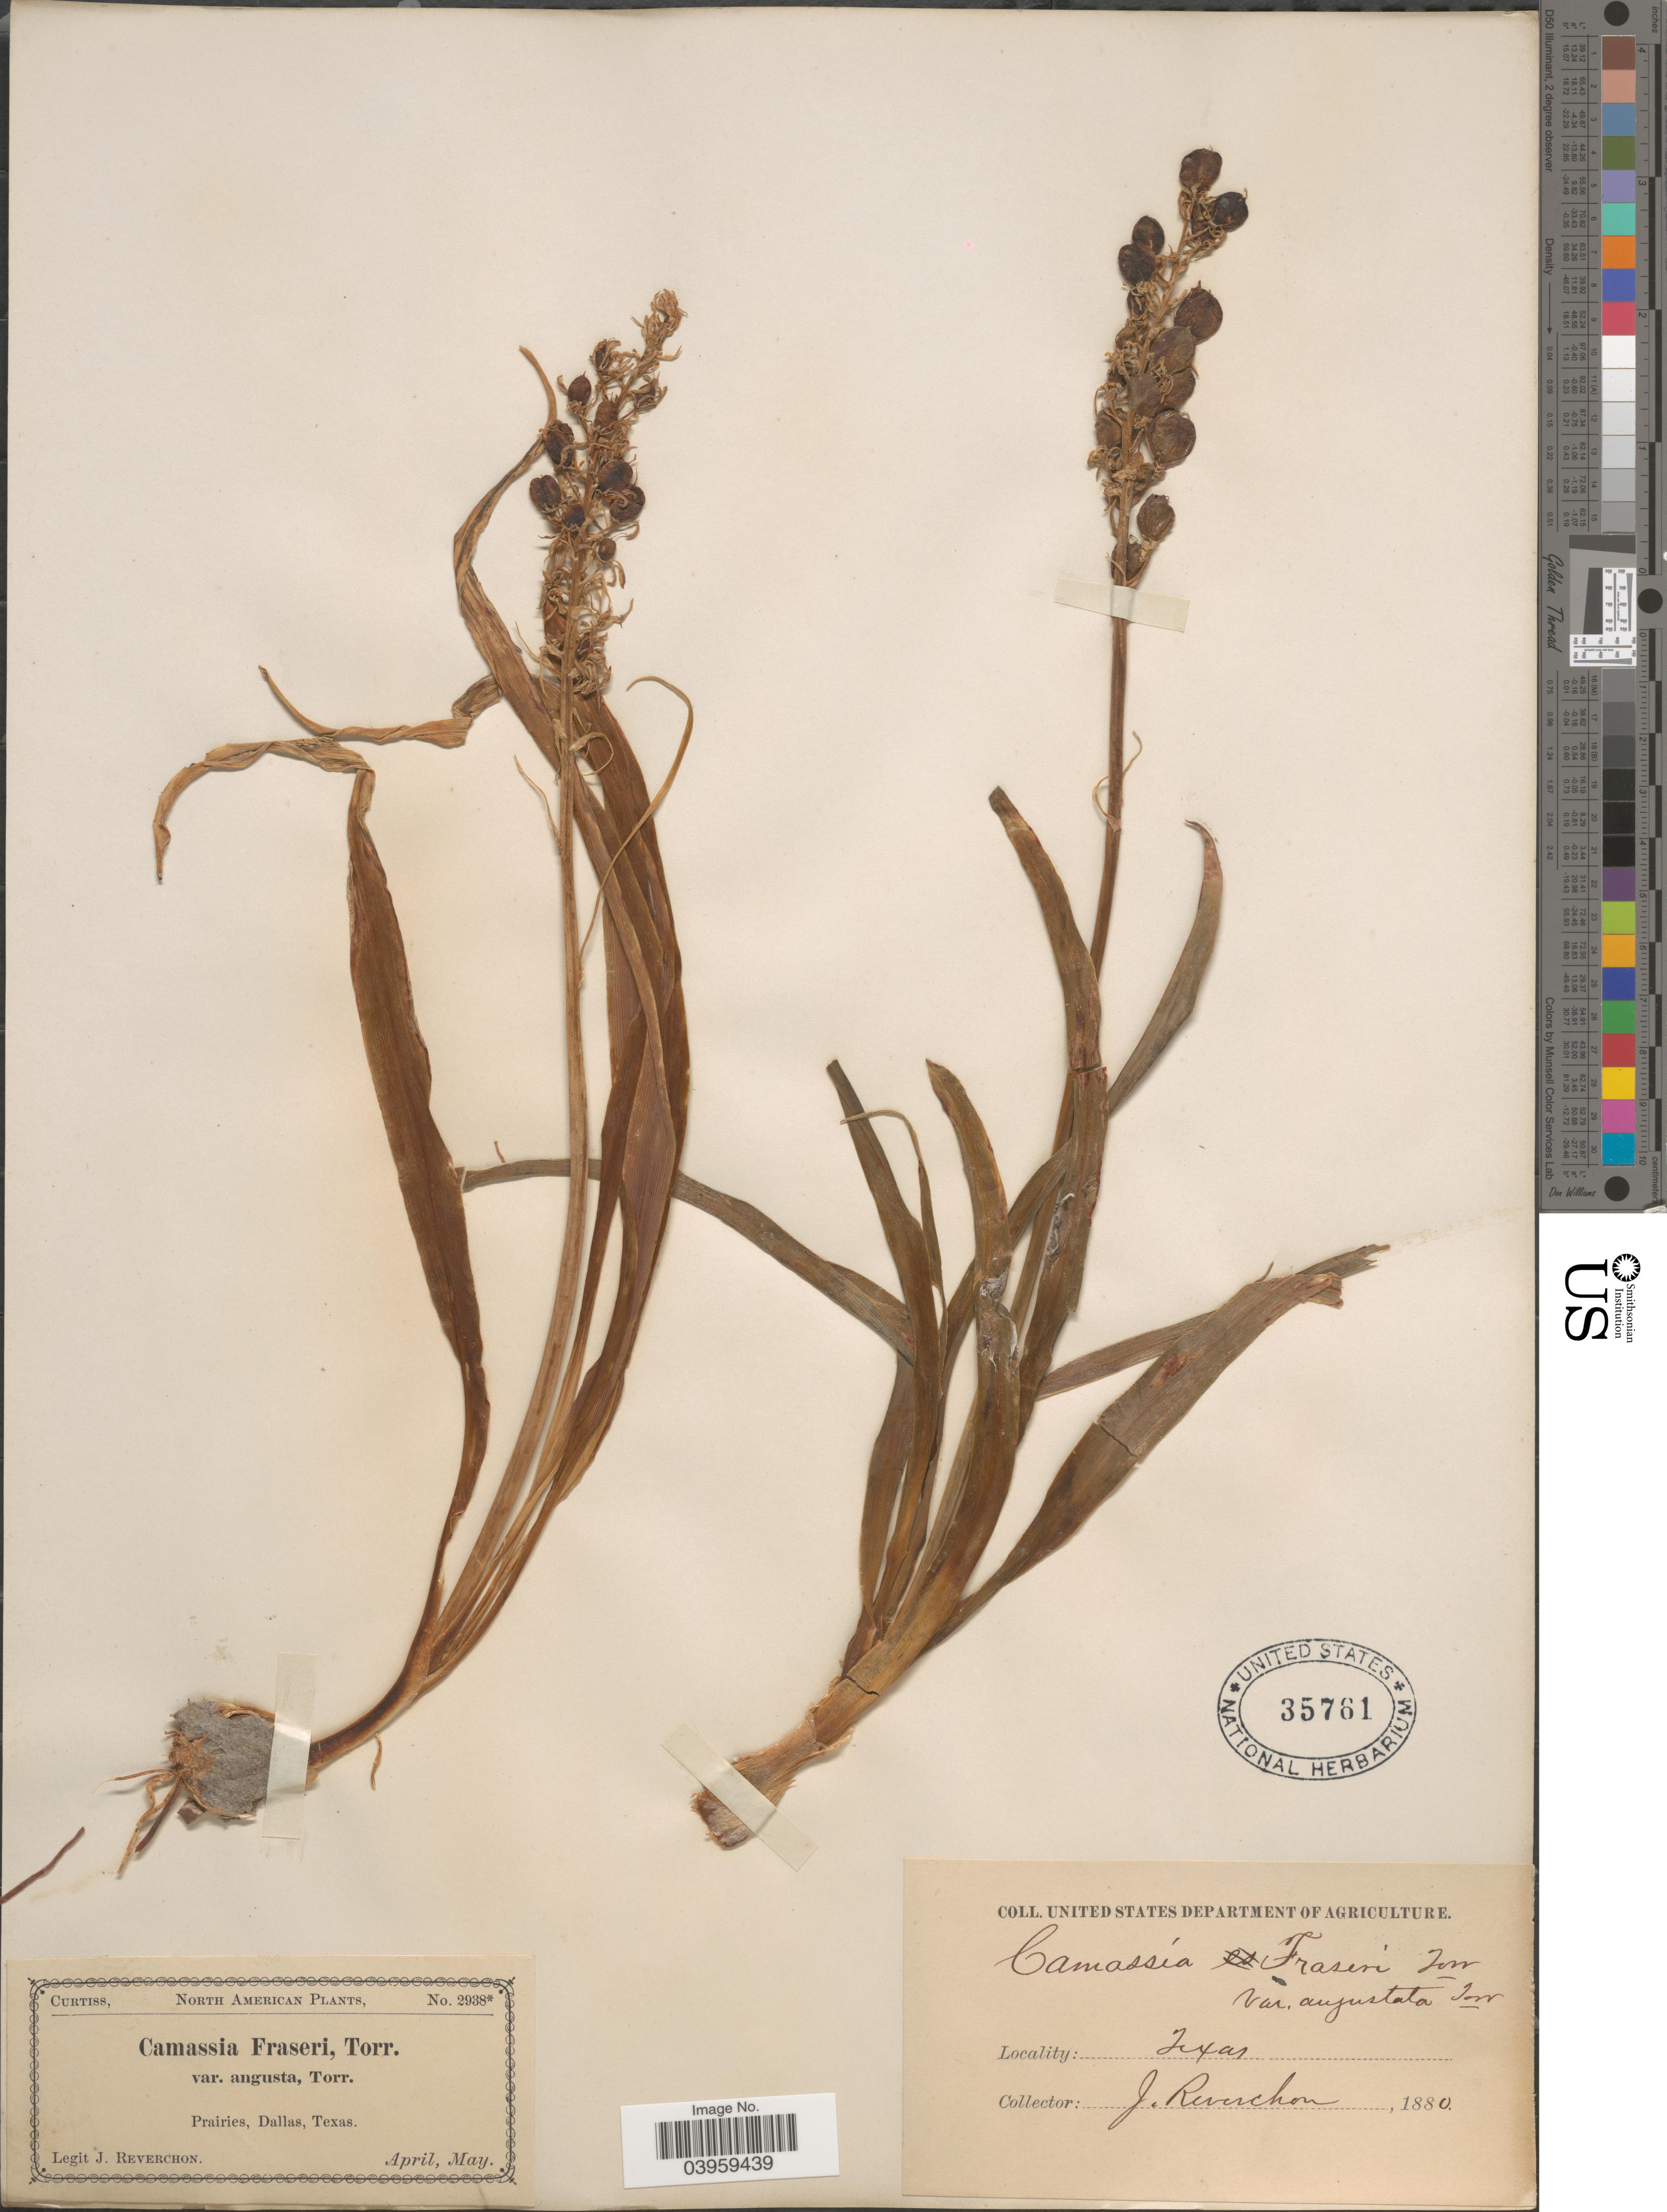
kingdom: Plantae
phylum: Tracheophyta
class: Liliopsida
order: Asparagales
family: Asparagaceae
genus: Camassia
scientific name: Camassia angusta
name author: (Engelm.) Blank.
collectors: J. Reverchon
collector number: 2938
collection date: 1880-04/1880-05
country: United States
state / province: Texas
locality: Prairies, Dallas.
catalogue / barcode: US 35761